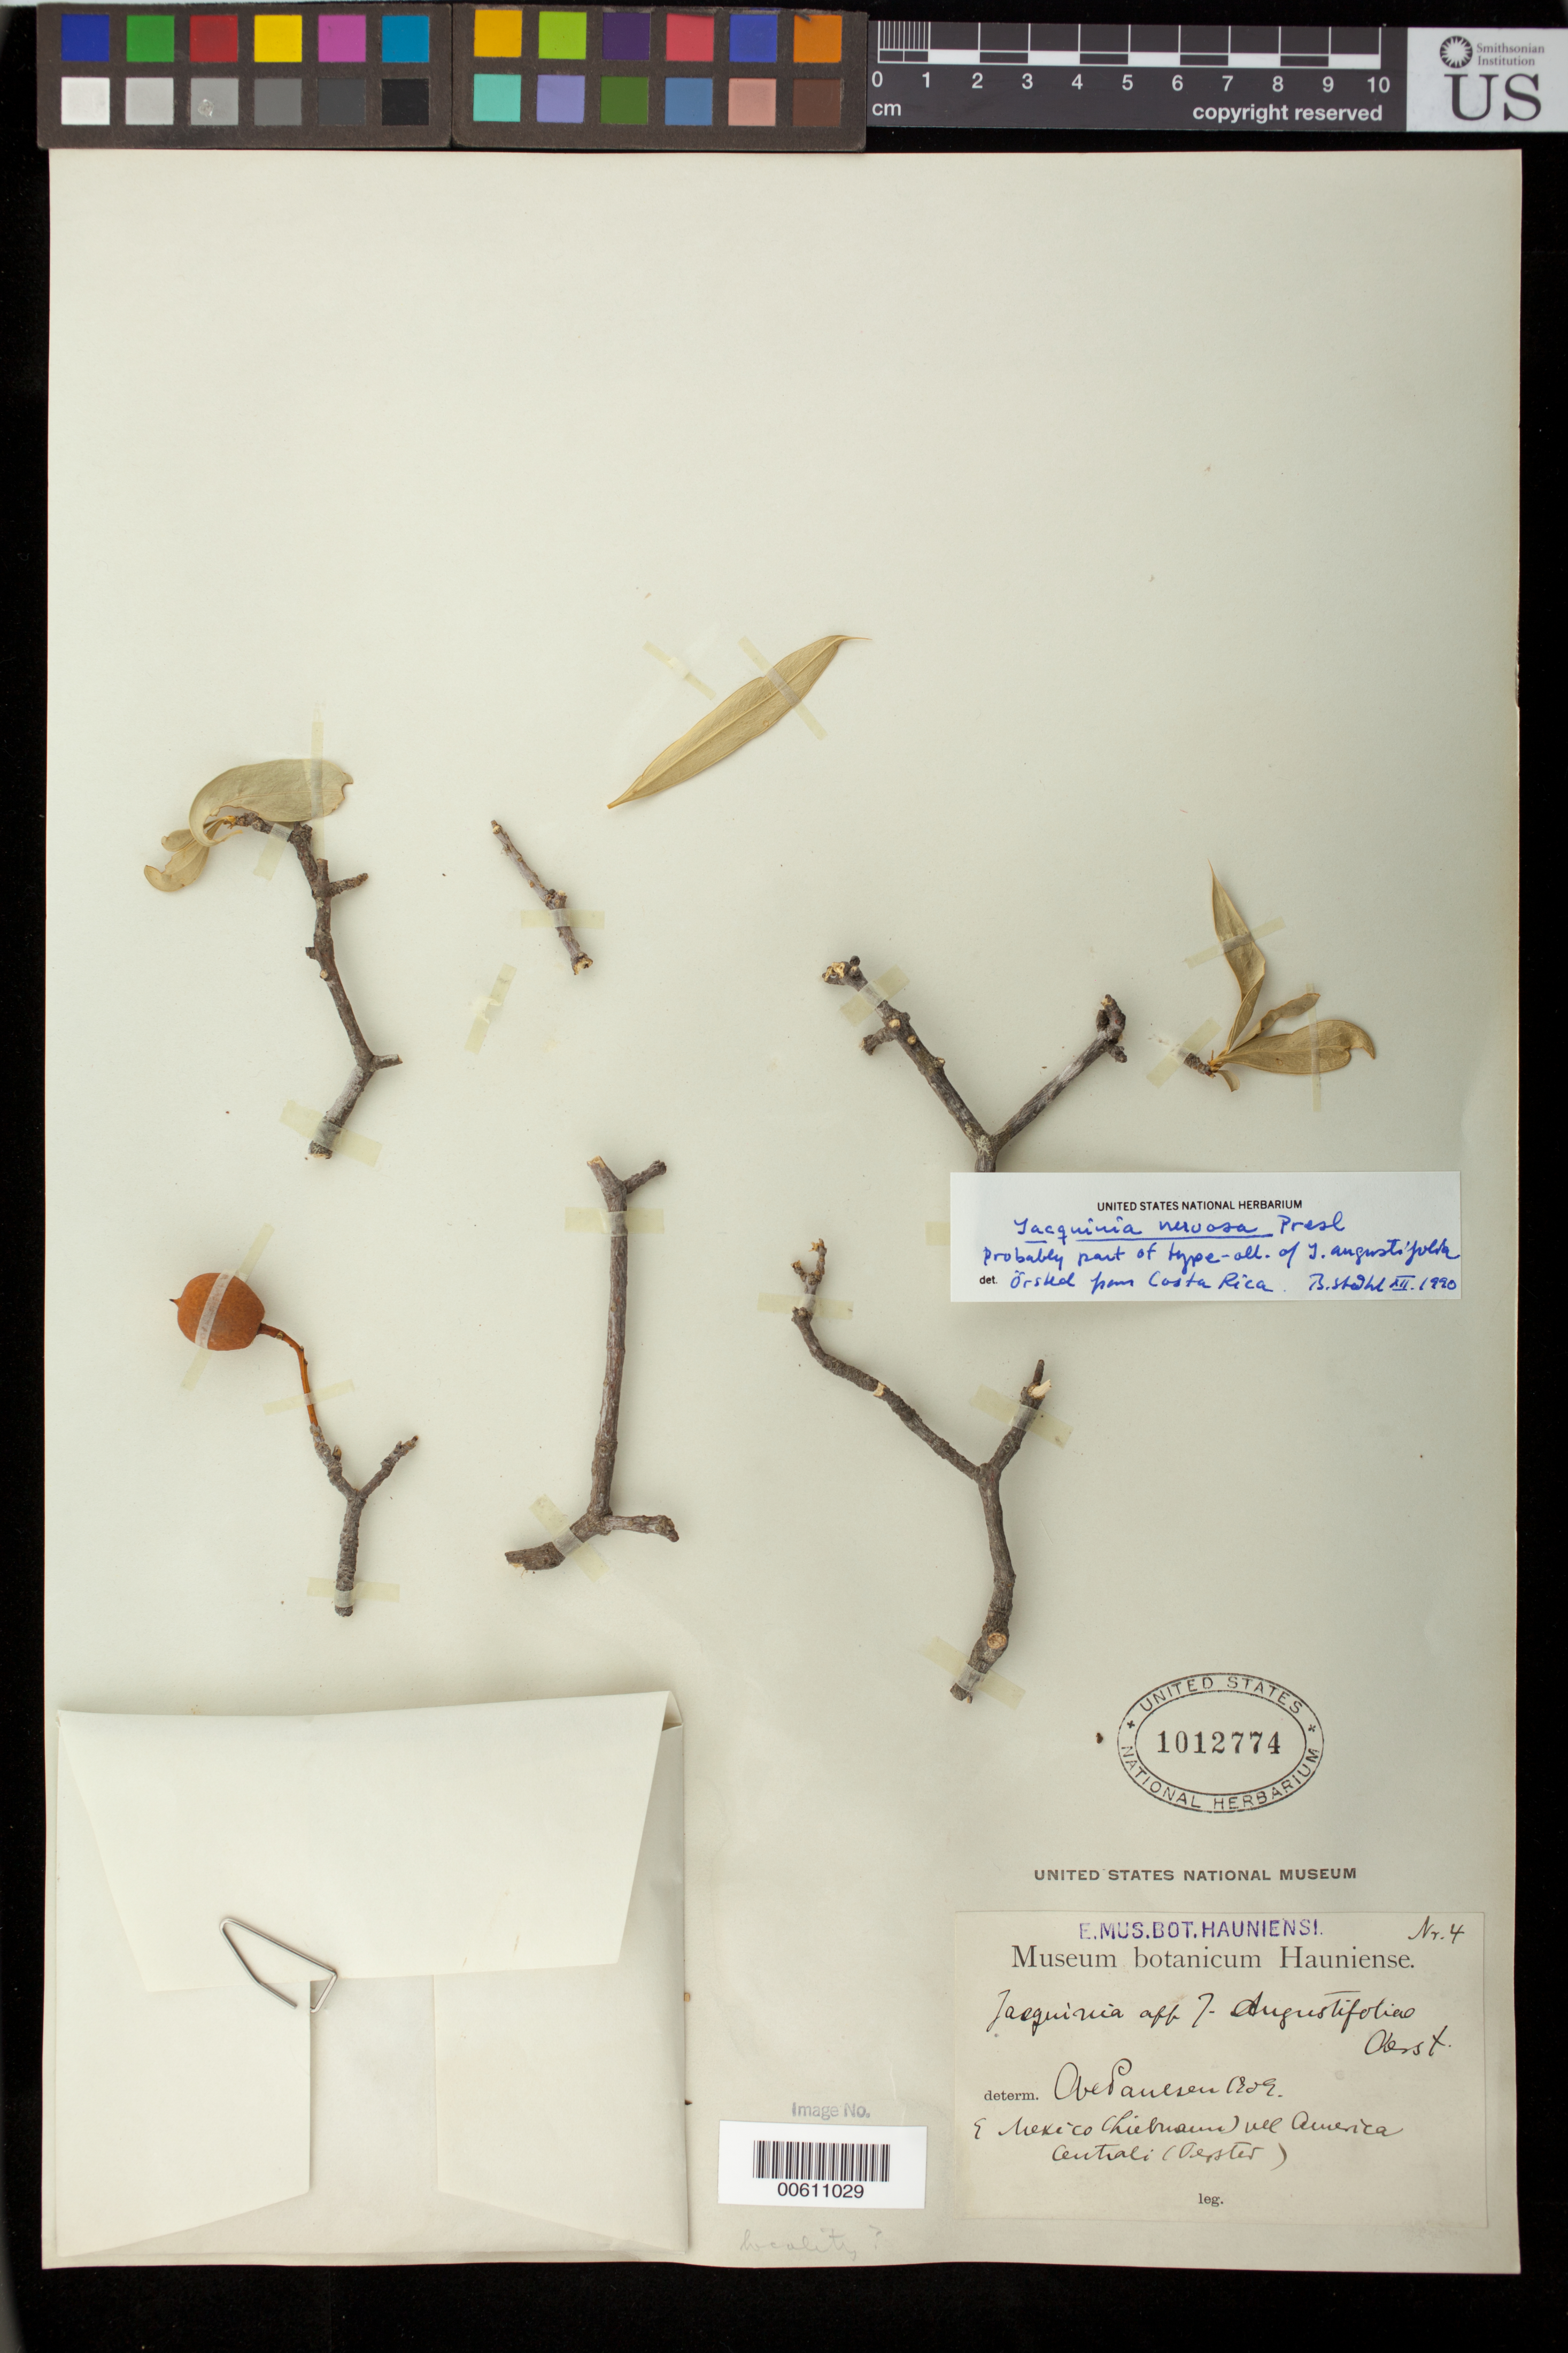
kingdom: Plantae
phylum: Tracheophyta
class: Magnoliopsida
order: Ericales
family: Primulaceae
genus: Jacquinia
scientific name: Jacquinia angustifolia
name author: Oerst.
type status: Possible Type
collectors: A. S. Oersted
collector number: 4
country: Mexico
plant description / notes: Annotation label states that this is probably part of type coll. Of J. angustifolia Orsted. From Costa Rica.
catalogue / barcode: US 1012774